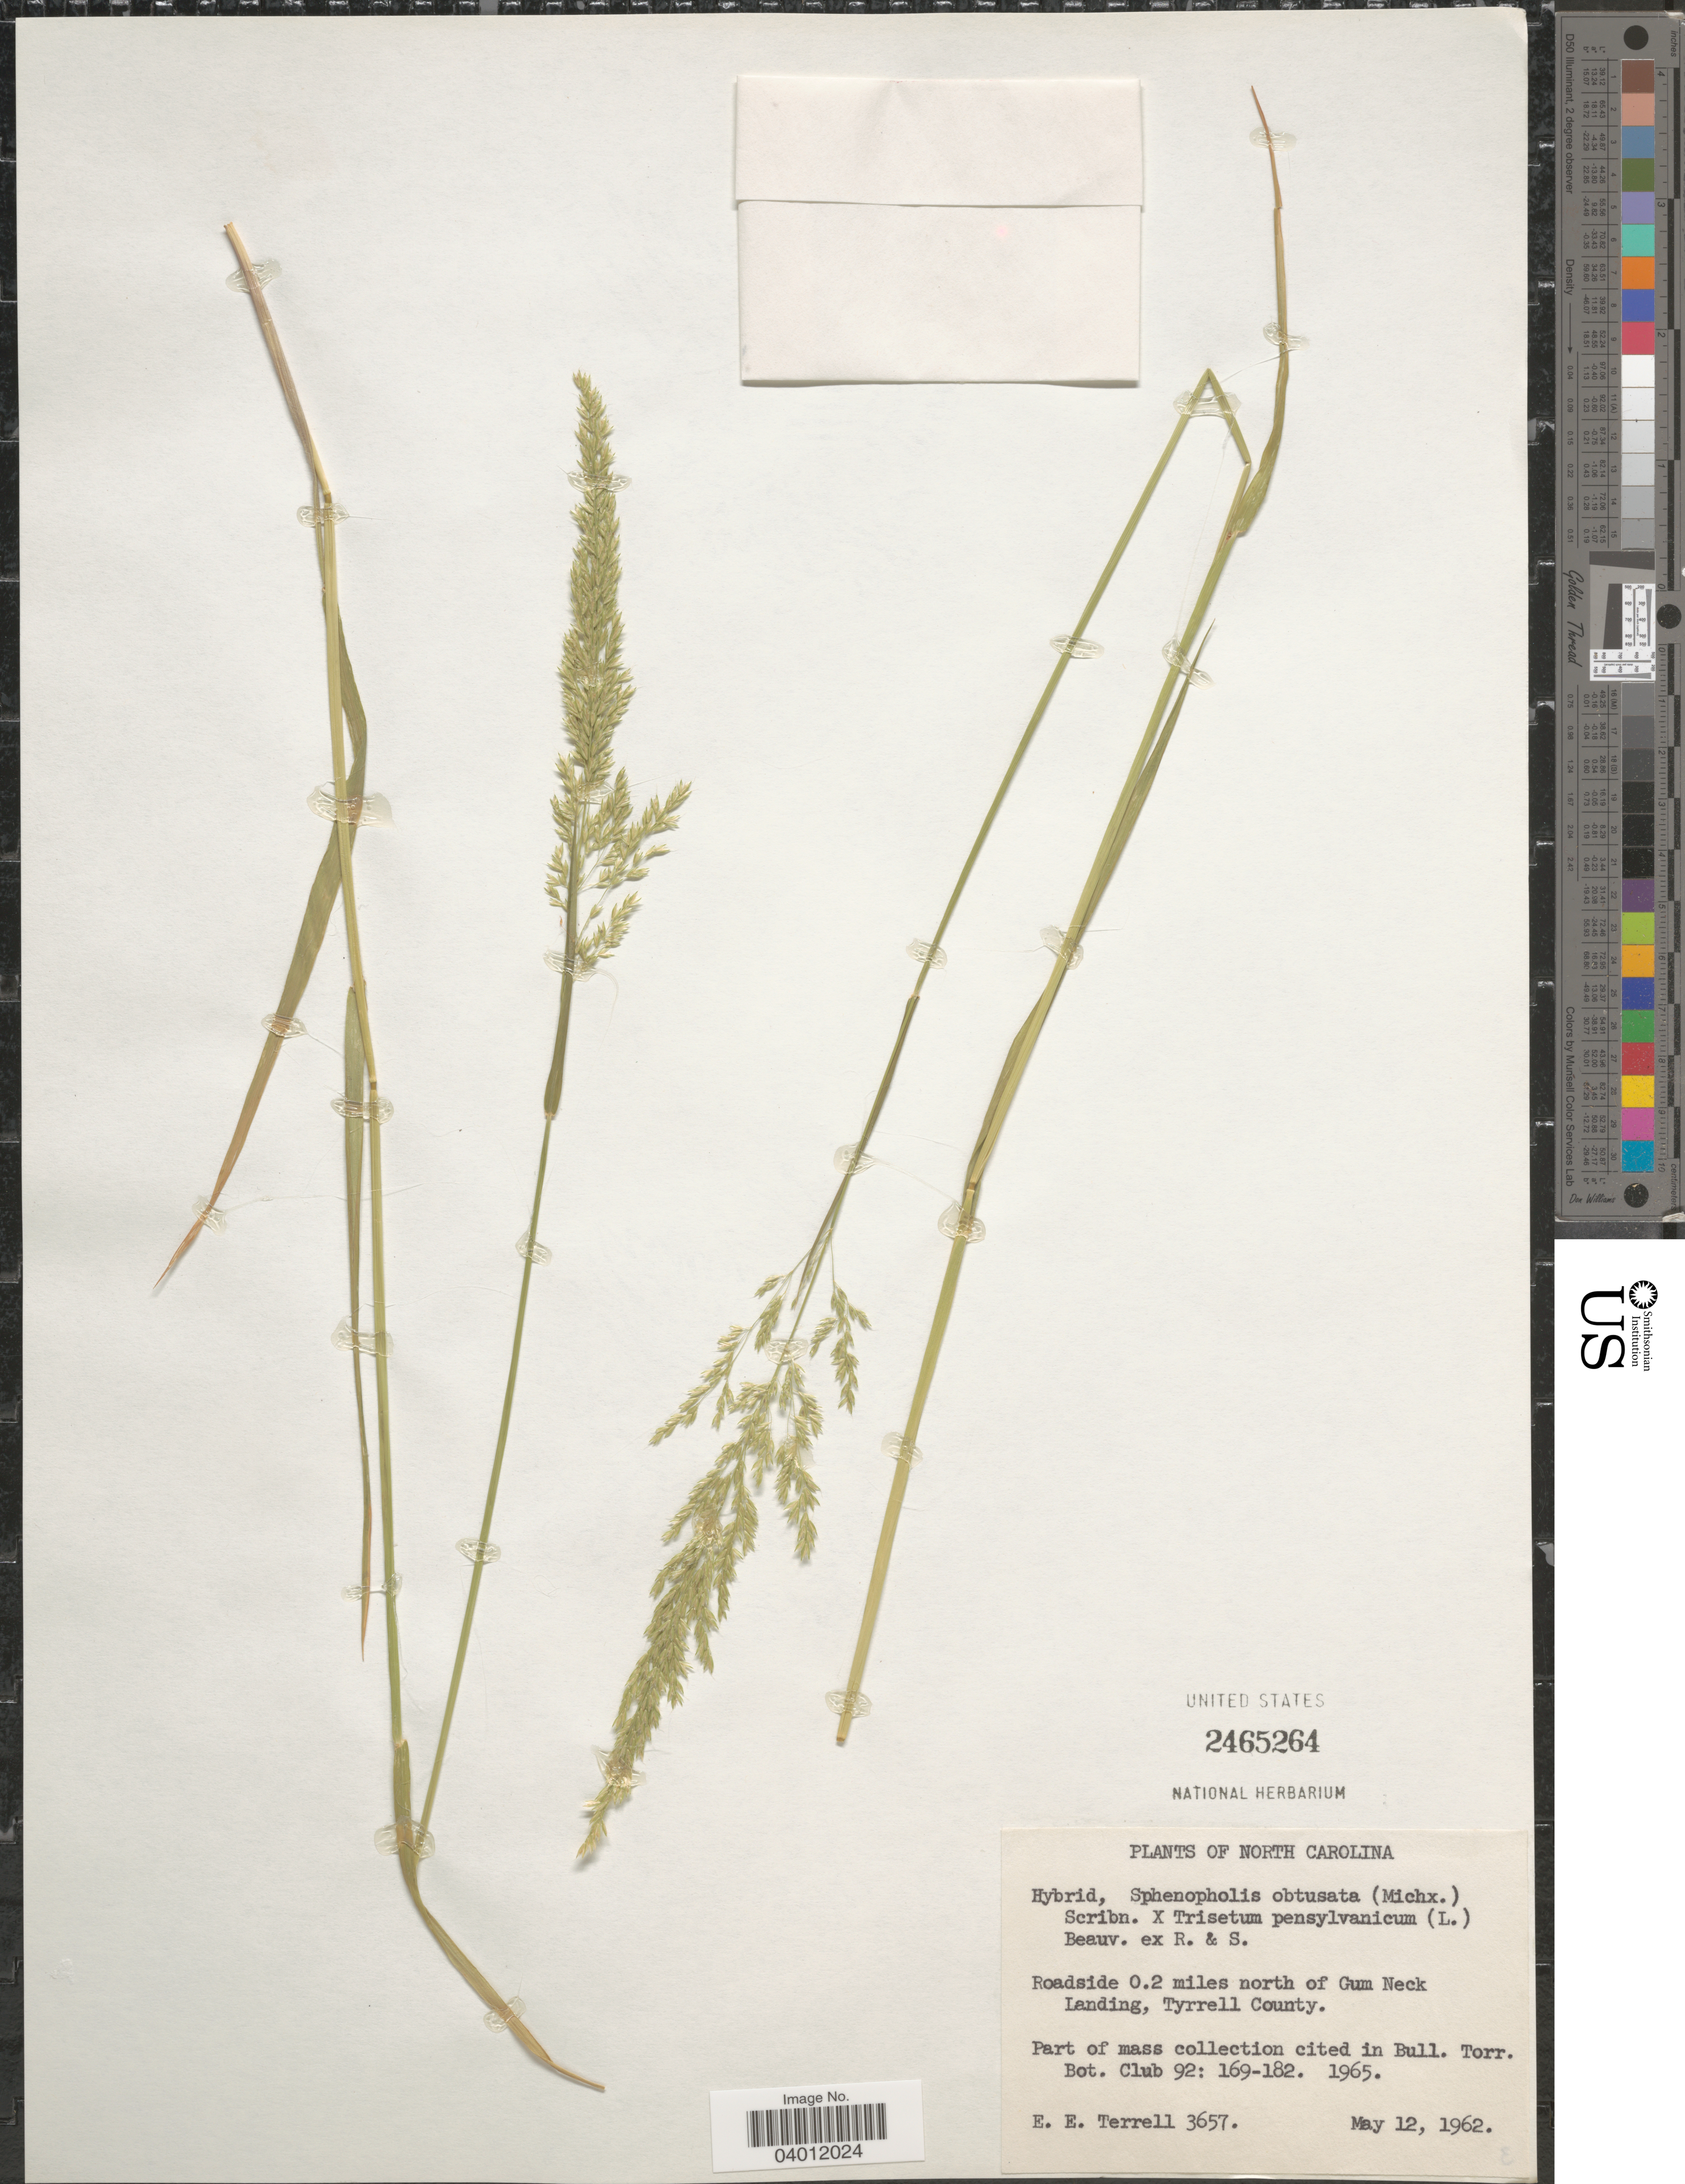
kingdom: Plantae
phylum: Tracheophyta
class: Liliopsida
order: Poales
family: Poaceae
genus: Sphenopholis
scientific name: Sphenopholis obtusata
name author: (Michx.) Scribn.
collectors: E. E. Terrell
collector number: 3657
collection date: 1962-05-12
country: United States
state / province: North Carolina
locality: Roadside 0.2 miles north of Gum Neck Landing, Tyrrell County.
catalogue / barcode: US 2465264